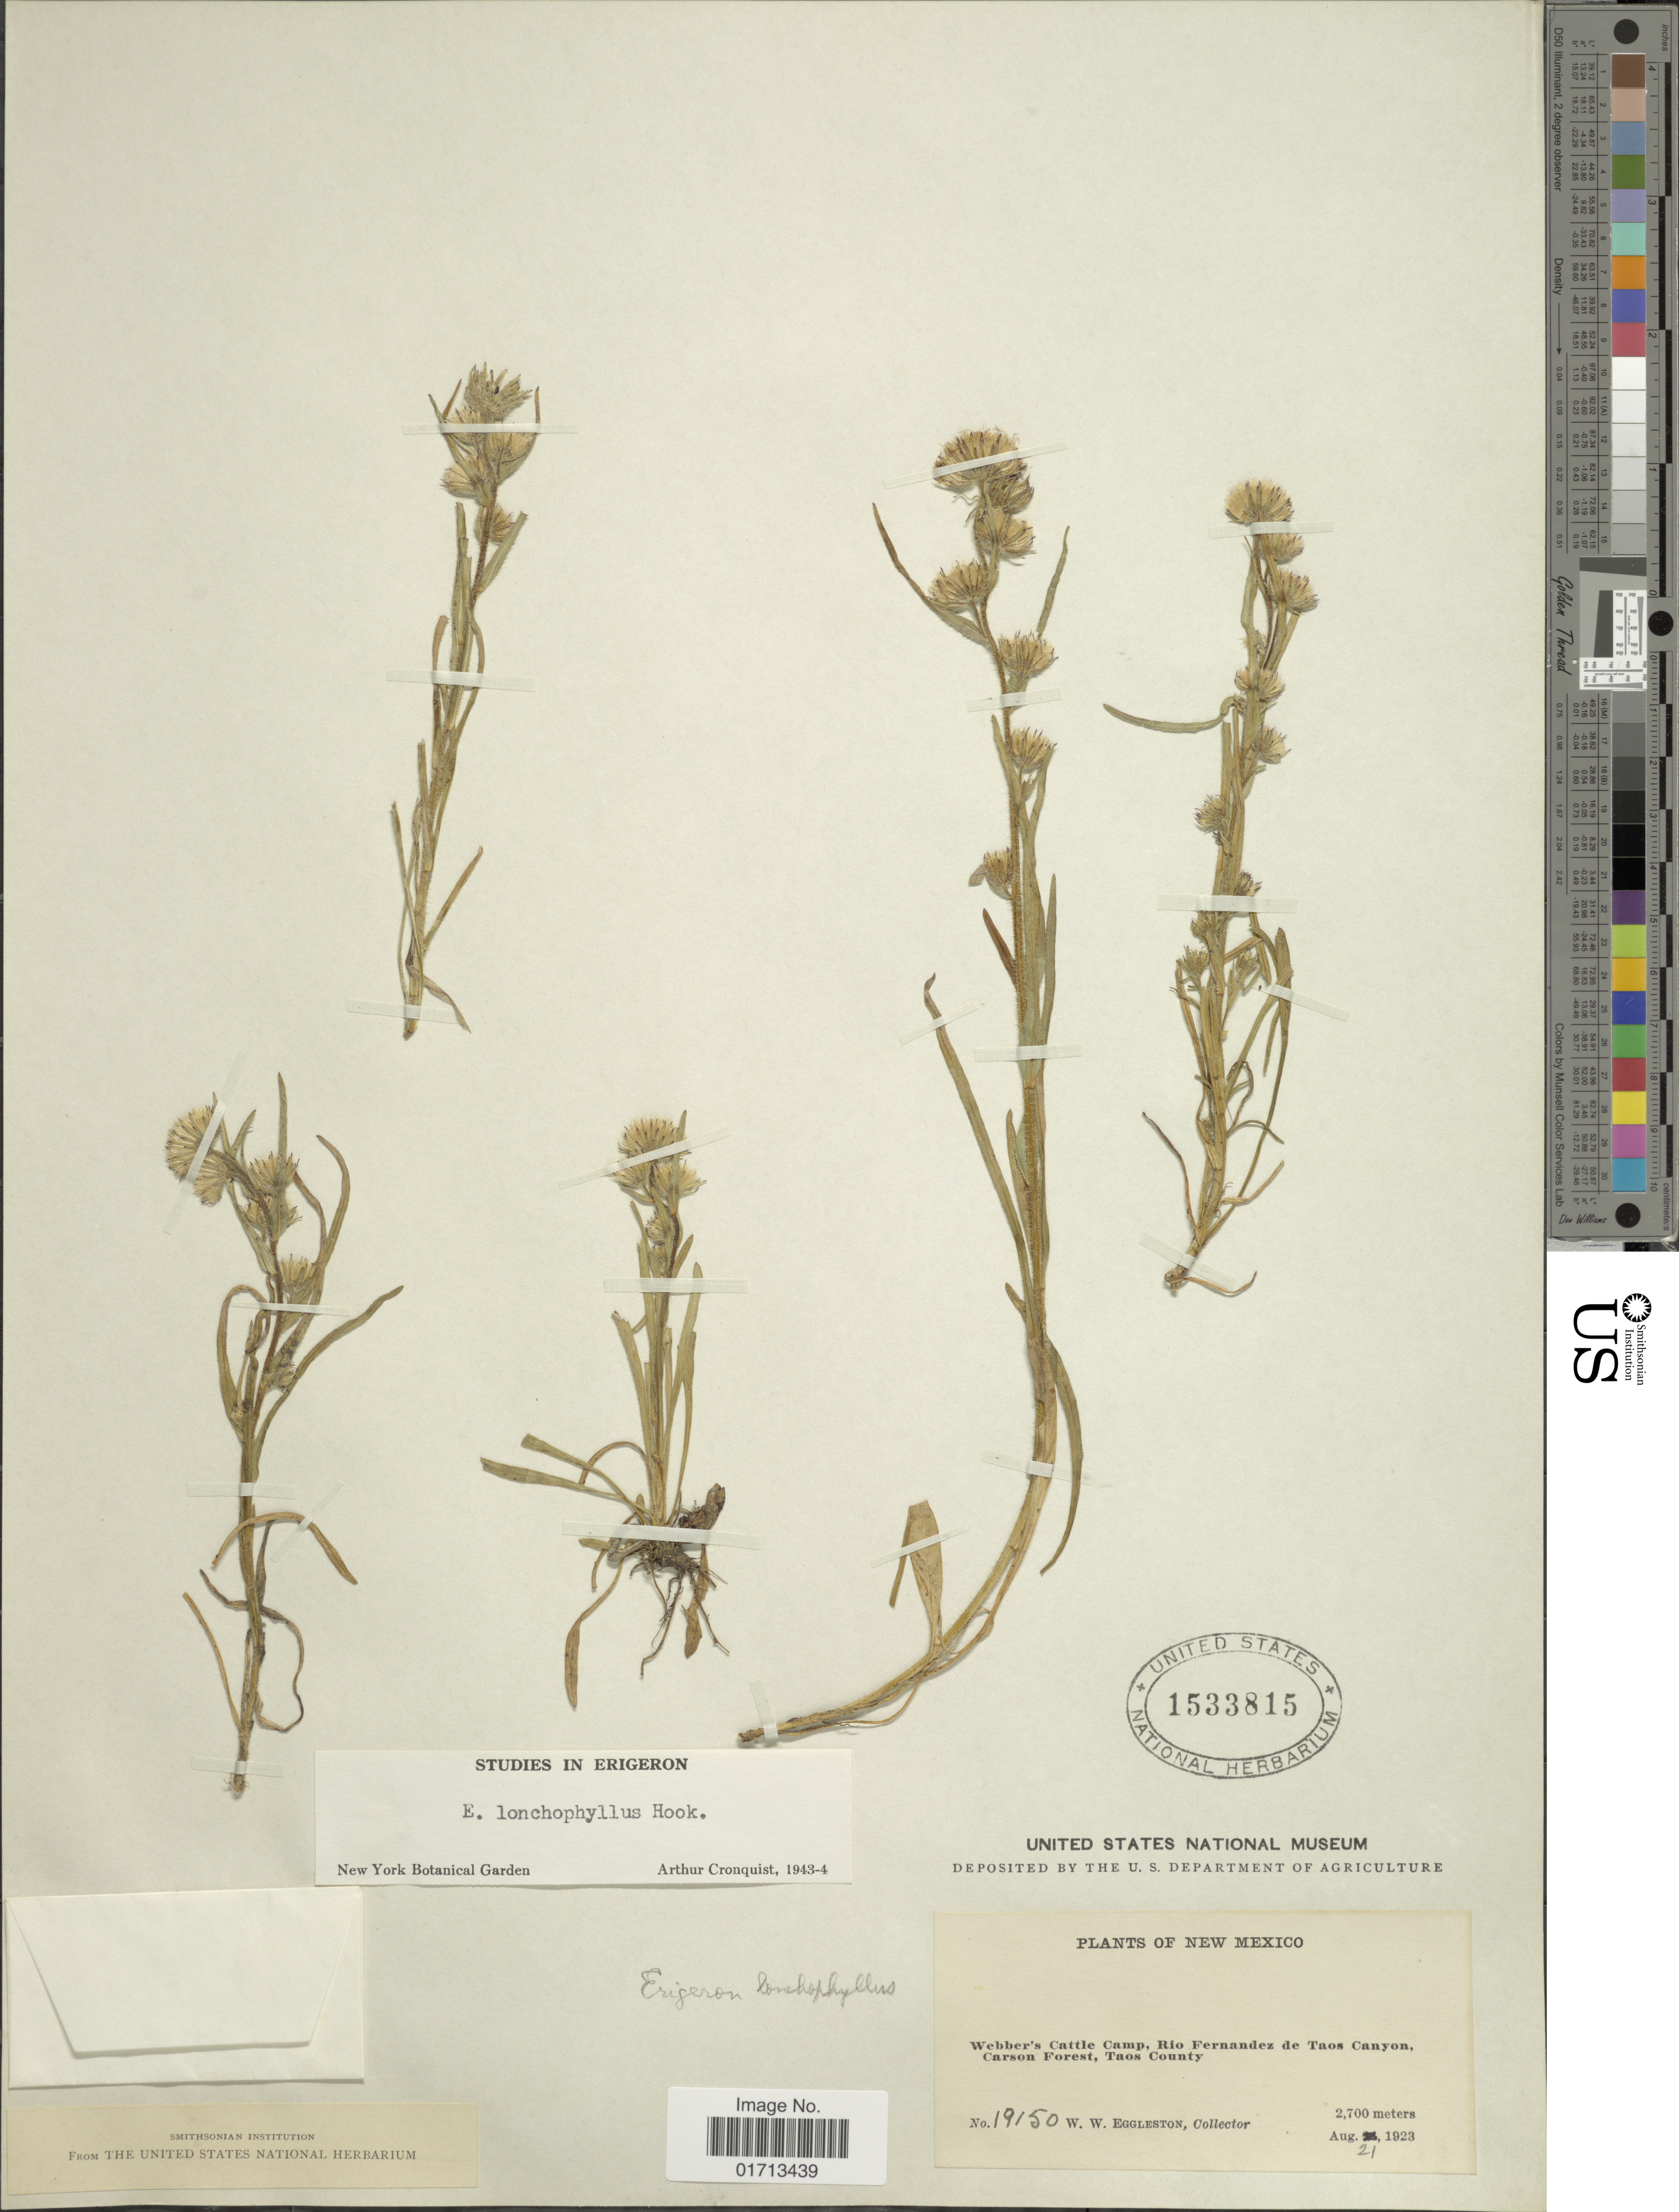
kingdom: Plantae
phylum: Tracheophyta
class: Magnoliopsida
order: Asterales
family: Asteraceae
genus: Erigeron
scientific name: Erigeron lonchophyllus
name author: Hook.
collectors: W. W. Eggleston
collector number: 19150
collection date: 1923-08-21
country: United States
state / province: New Mexico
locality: Webber's Cattle Camp, Rio Fernandez de Taos Canyon, Carson's Forest, Taos County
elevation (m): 2700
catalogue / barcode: US 1533815